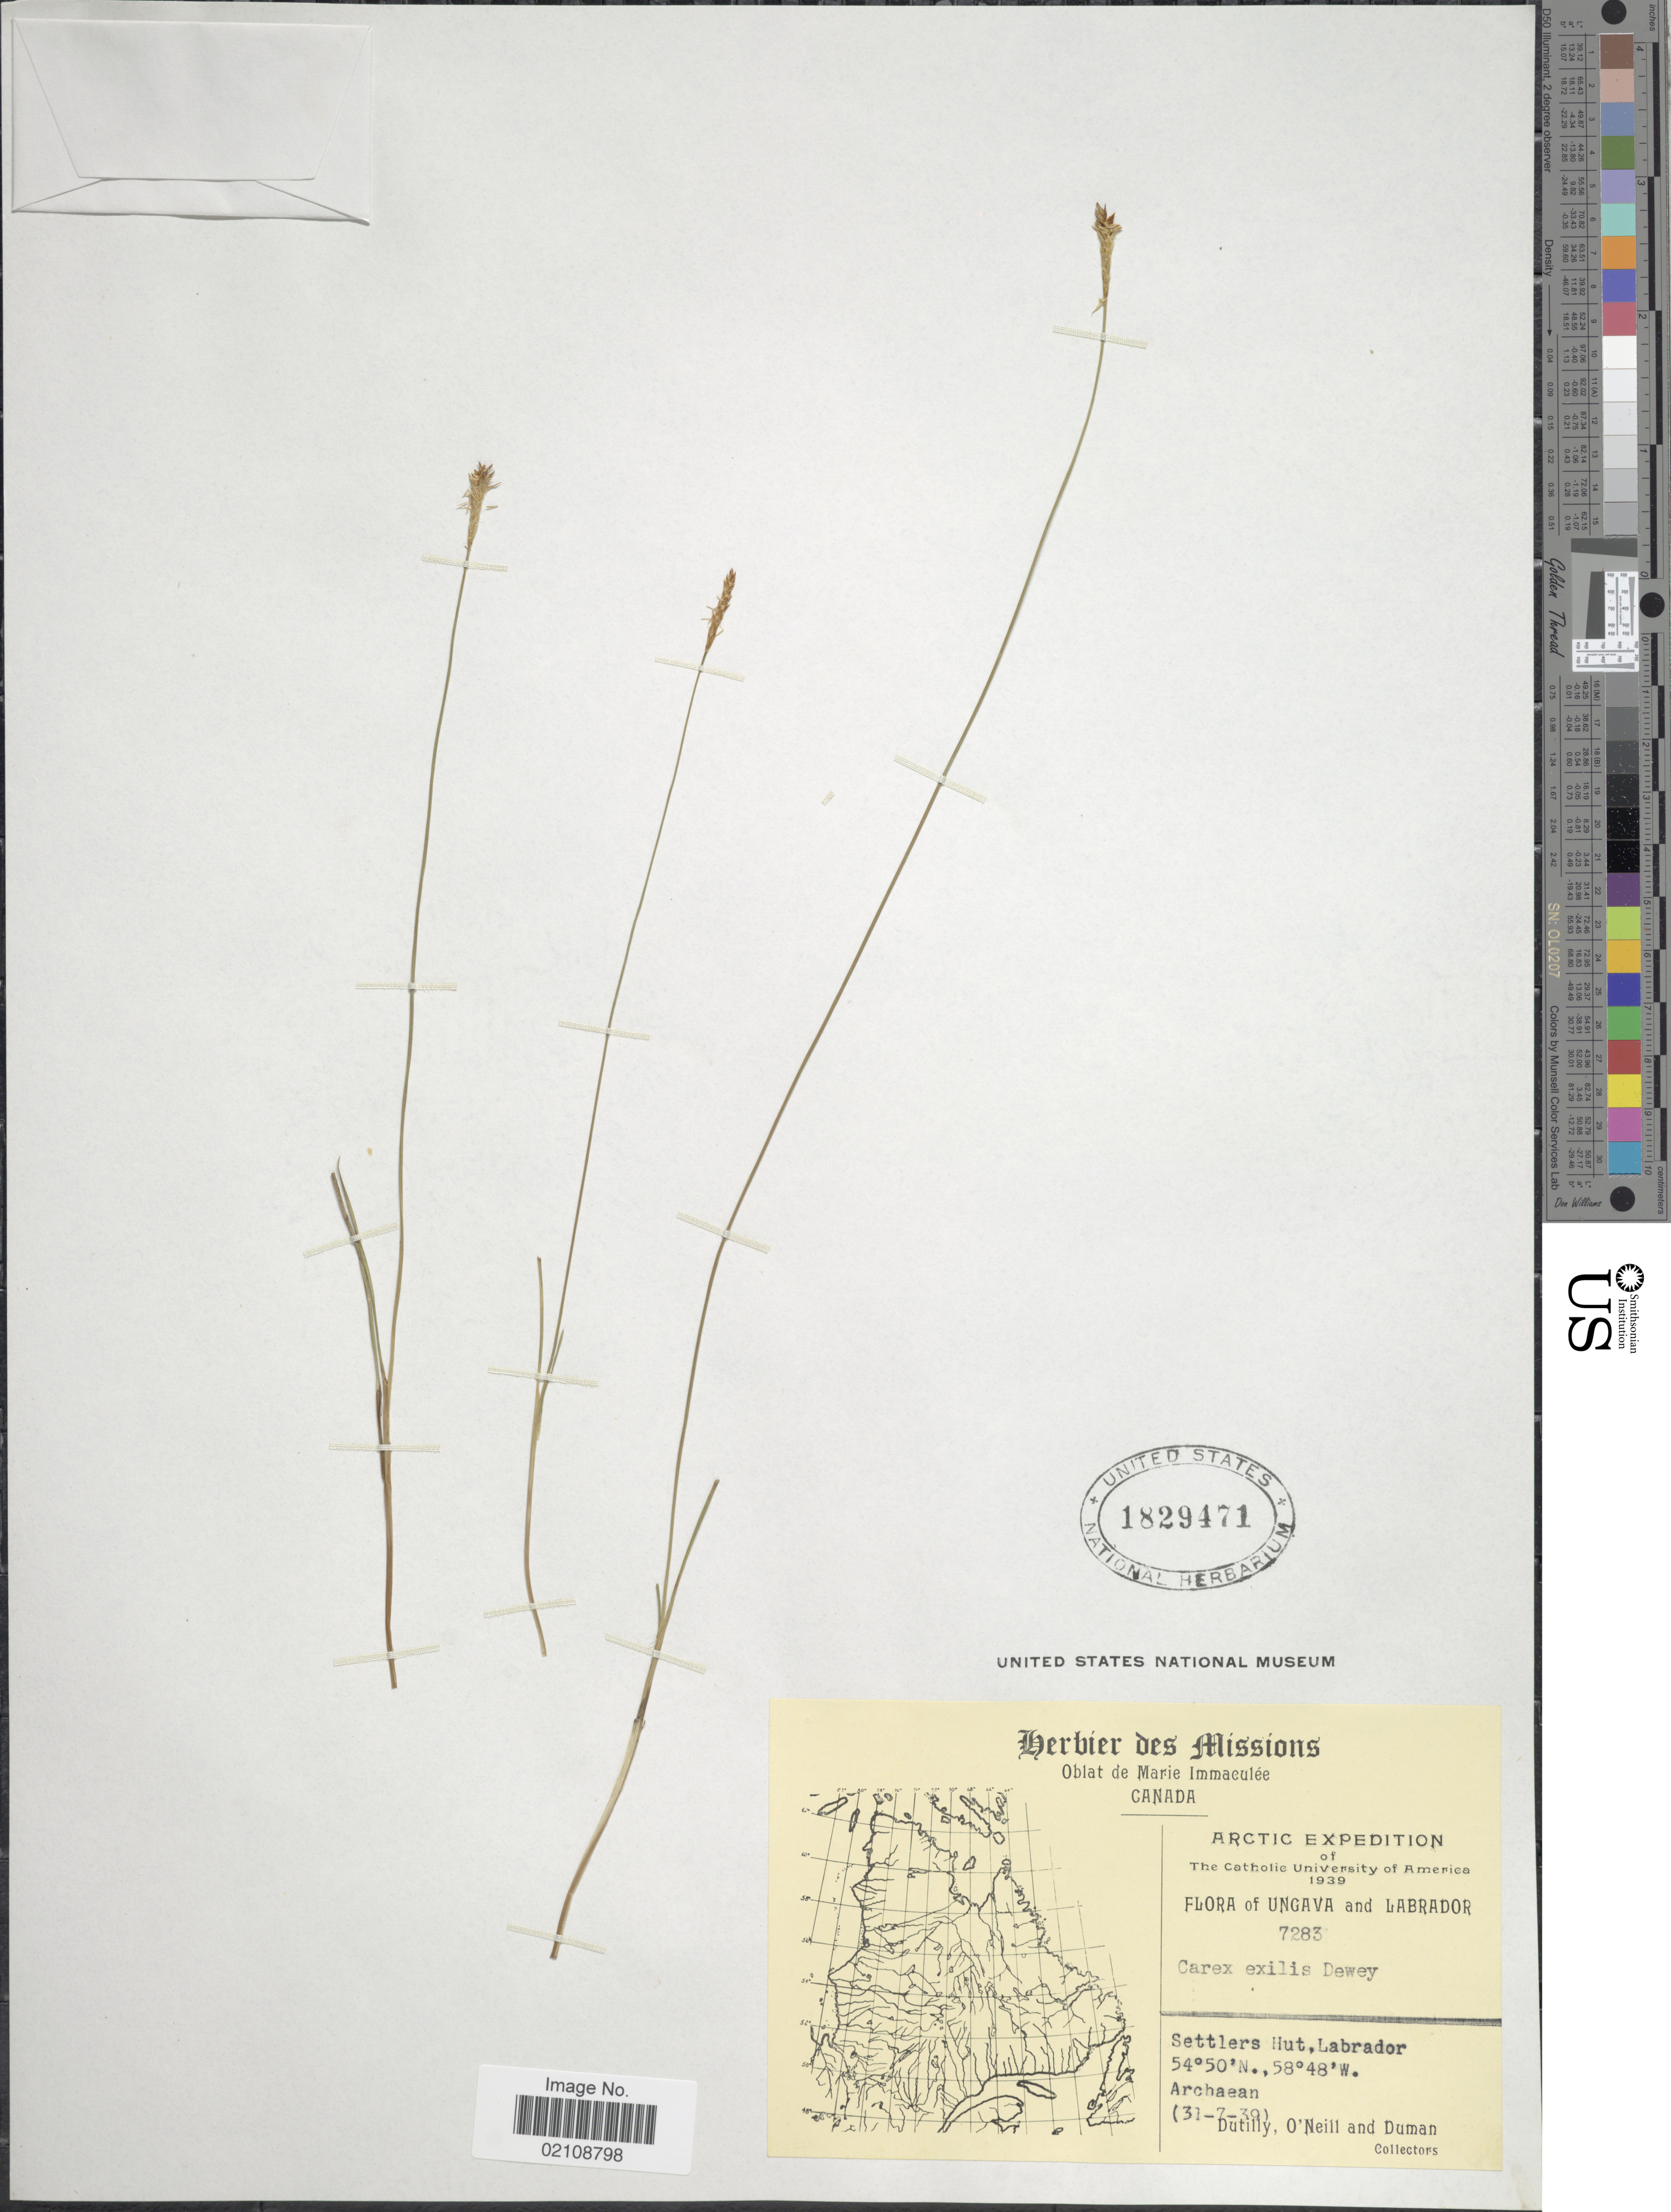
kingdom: Plantae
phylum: Tracheophyta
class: Liliopsida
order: Poales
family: Cyperaceae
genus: Carex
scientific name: Carex exilis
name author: Dewey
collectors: -. Dutilly, O' Neill & -. Duman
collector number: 7283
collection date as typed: Transcribed d/m/y: 31/7/39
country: Canada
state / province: Newfoundland and Labrador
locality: Ungava an Labrador, Settlers Hut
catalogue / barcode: US 1829471